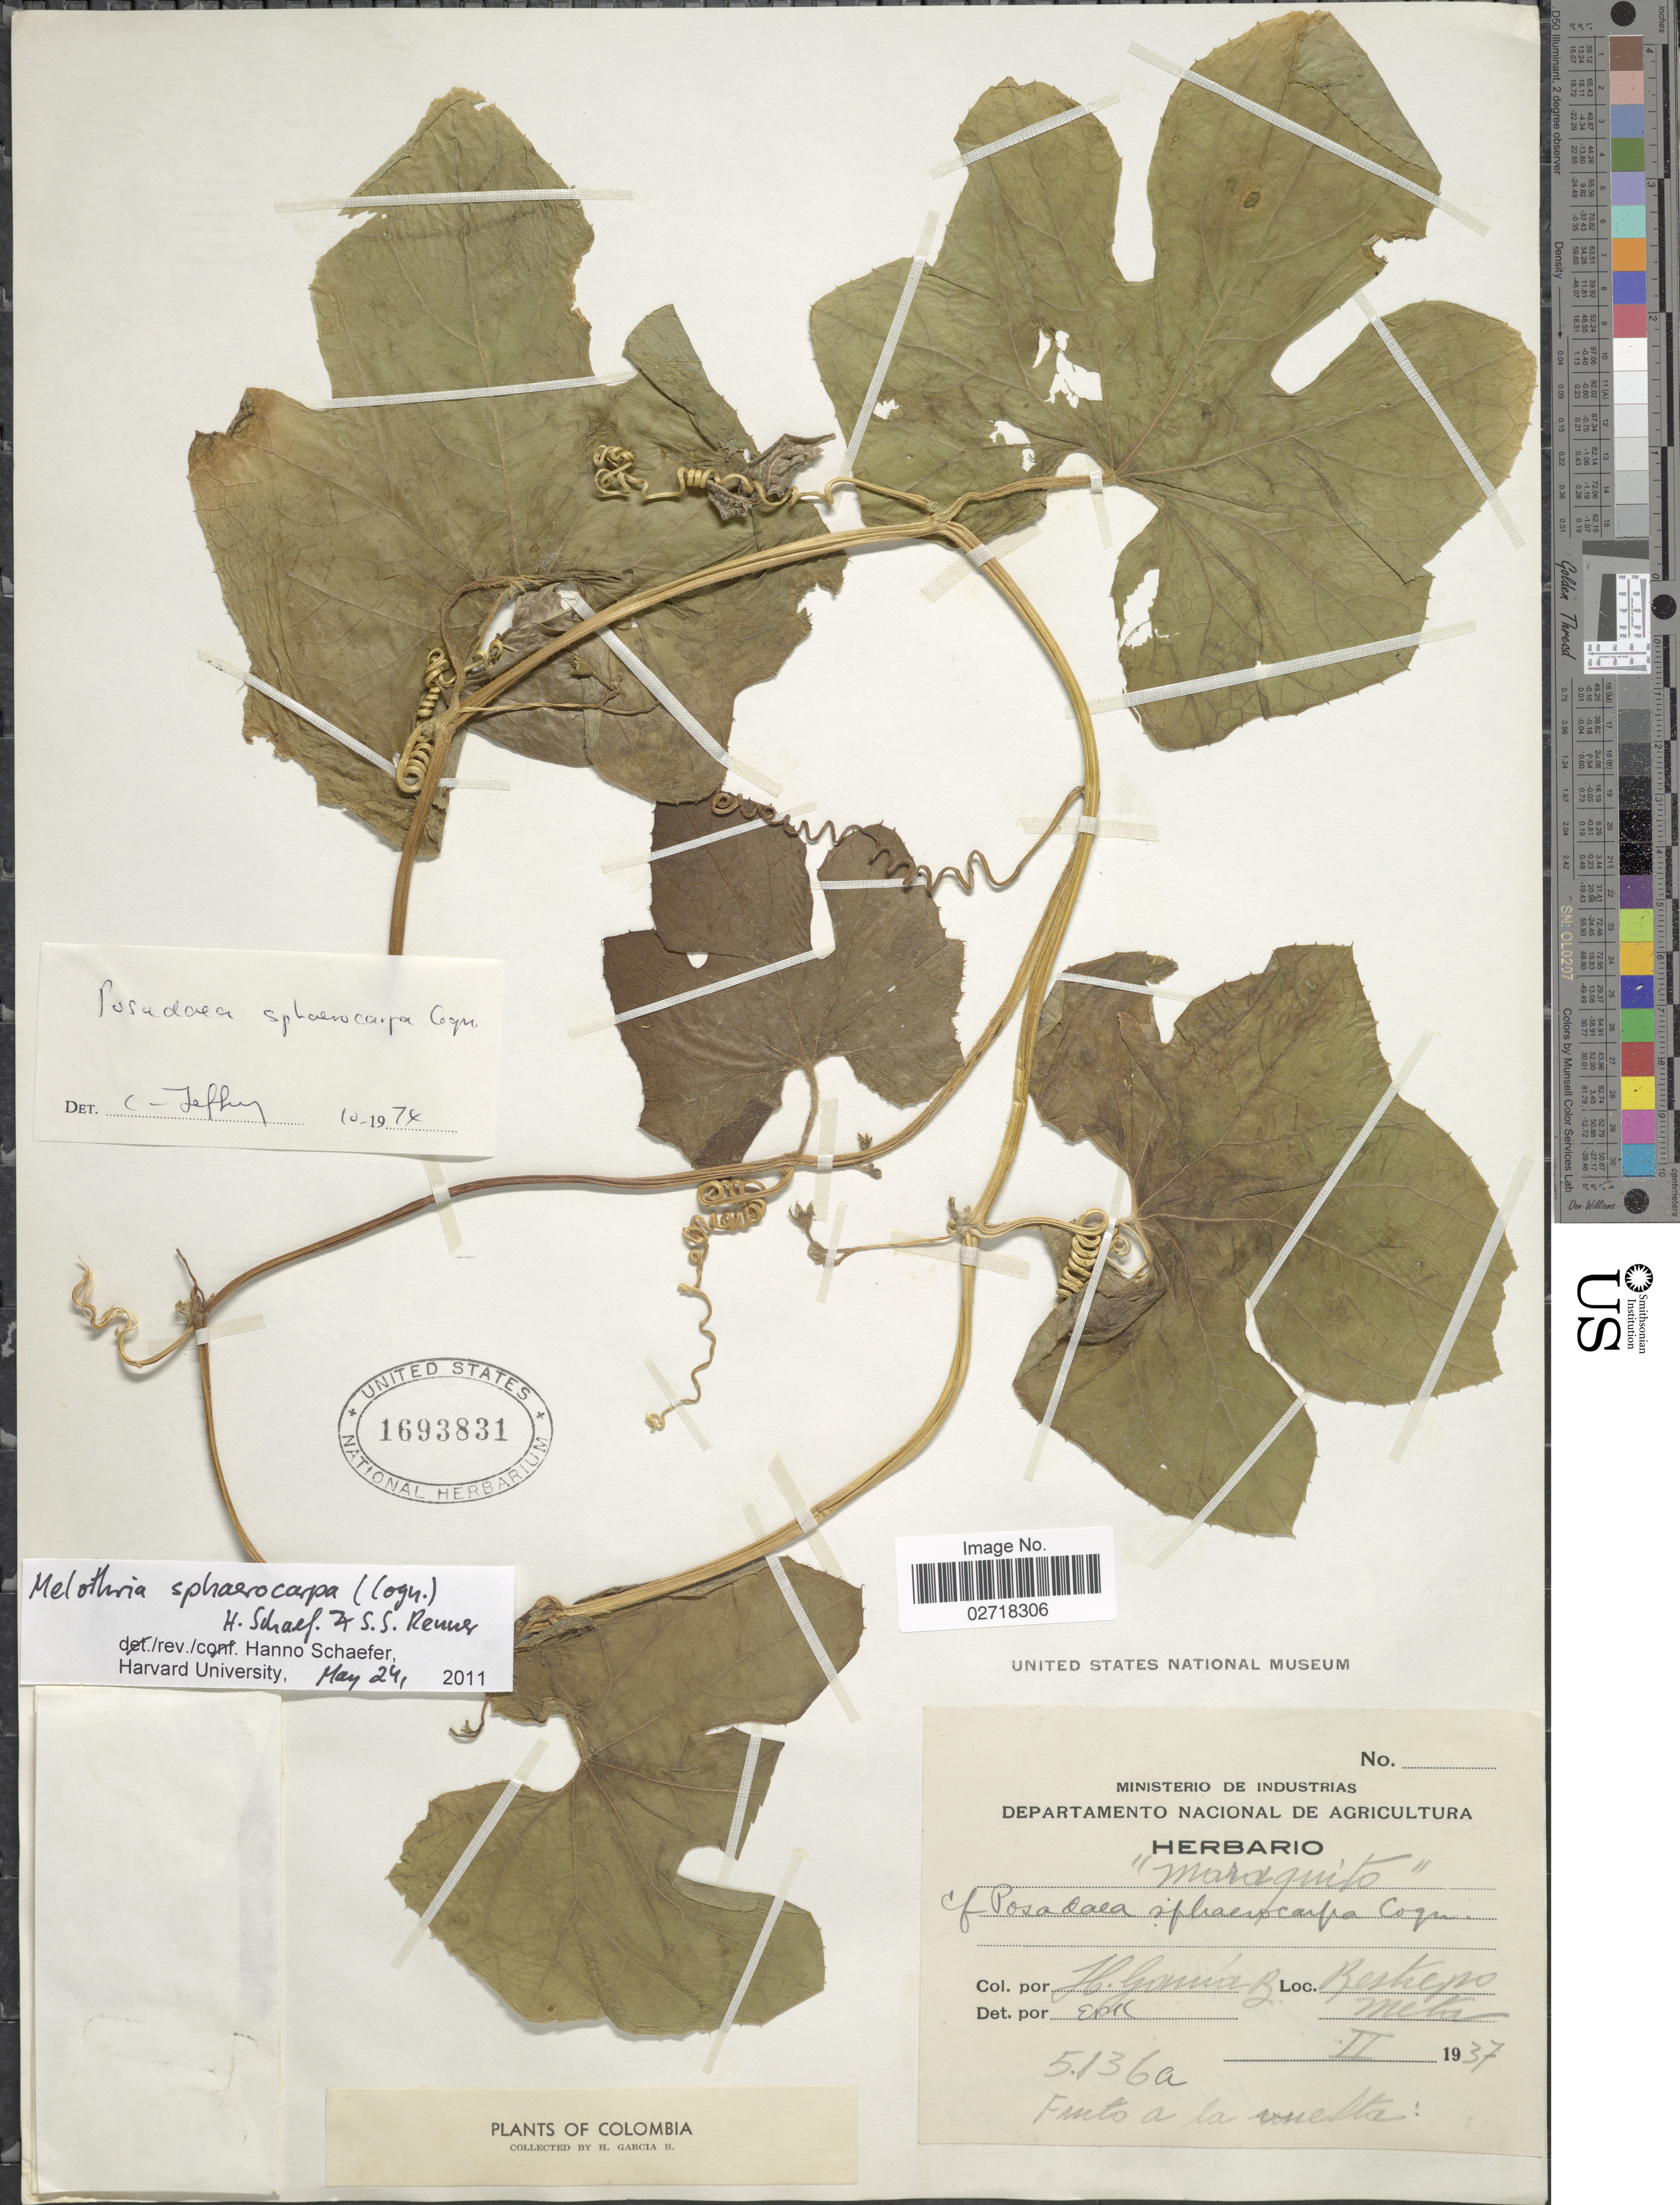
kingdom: Plantae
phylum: Tracheophyta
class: Magnoliopsida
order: Cucurbitales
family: Cucurbitaceae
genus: Melothria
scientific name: Melothria sphaerocarpa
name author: (Cogn.) H. Schaef. & S.S. Renner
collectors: H. García Barriga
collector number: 5136a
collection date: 1937-02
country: Colombia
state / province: Meta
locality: Restrepo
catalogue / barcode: US 1693831